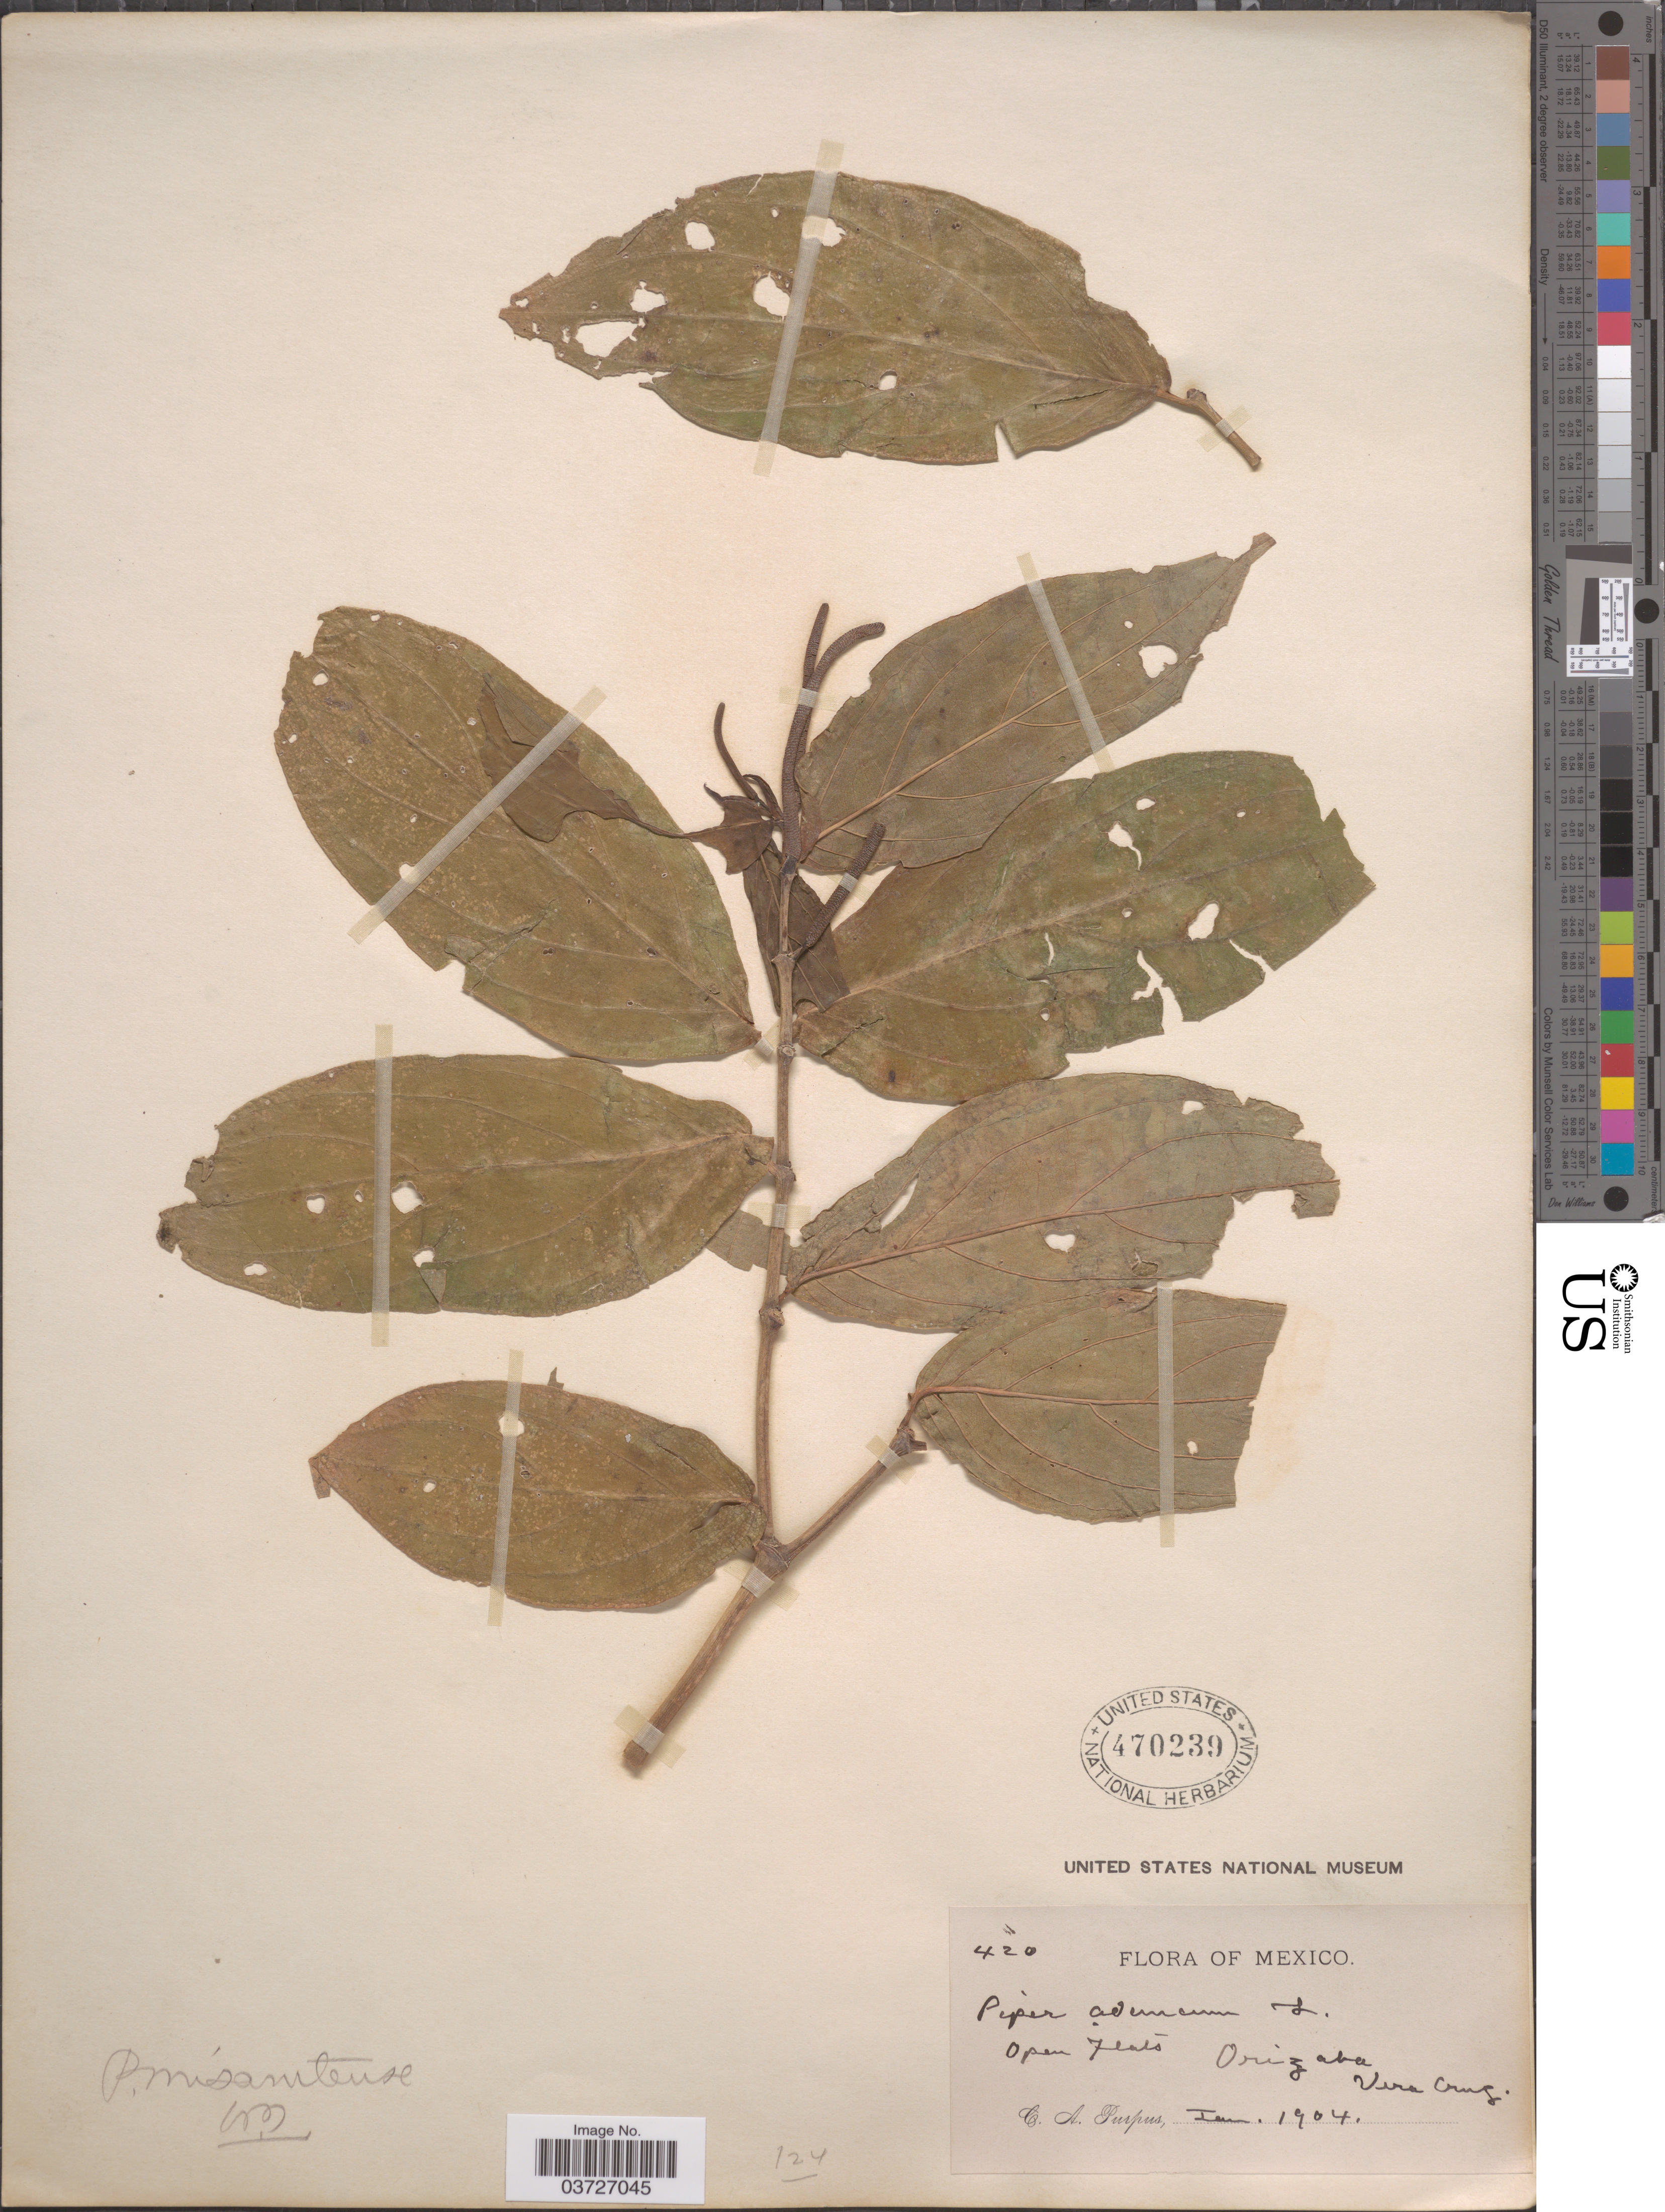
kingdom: Plantae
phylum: Tracheophyta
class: Magnoliopsida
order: Piperales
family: Piperaceae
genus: Piper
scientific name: Piper misantlense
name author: C. DC.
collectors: C. A. Purpus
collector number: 420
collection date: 1904-01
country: Mexico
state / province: Veracruz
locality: Orizaba, Vera Cruz.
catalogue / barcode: US 470239